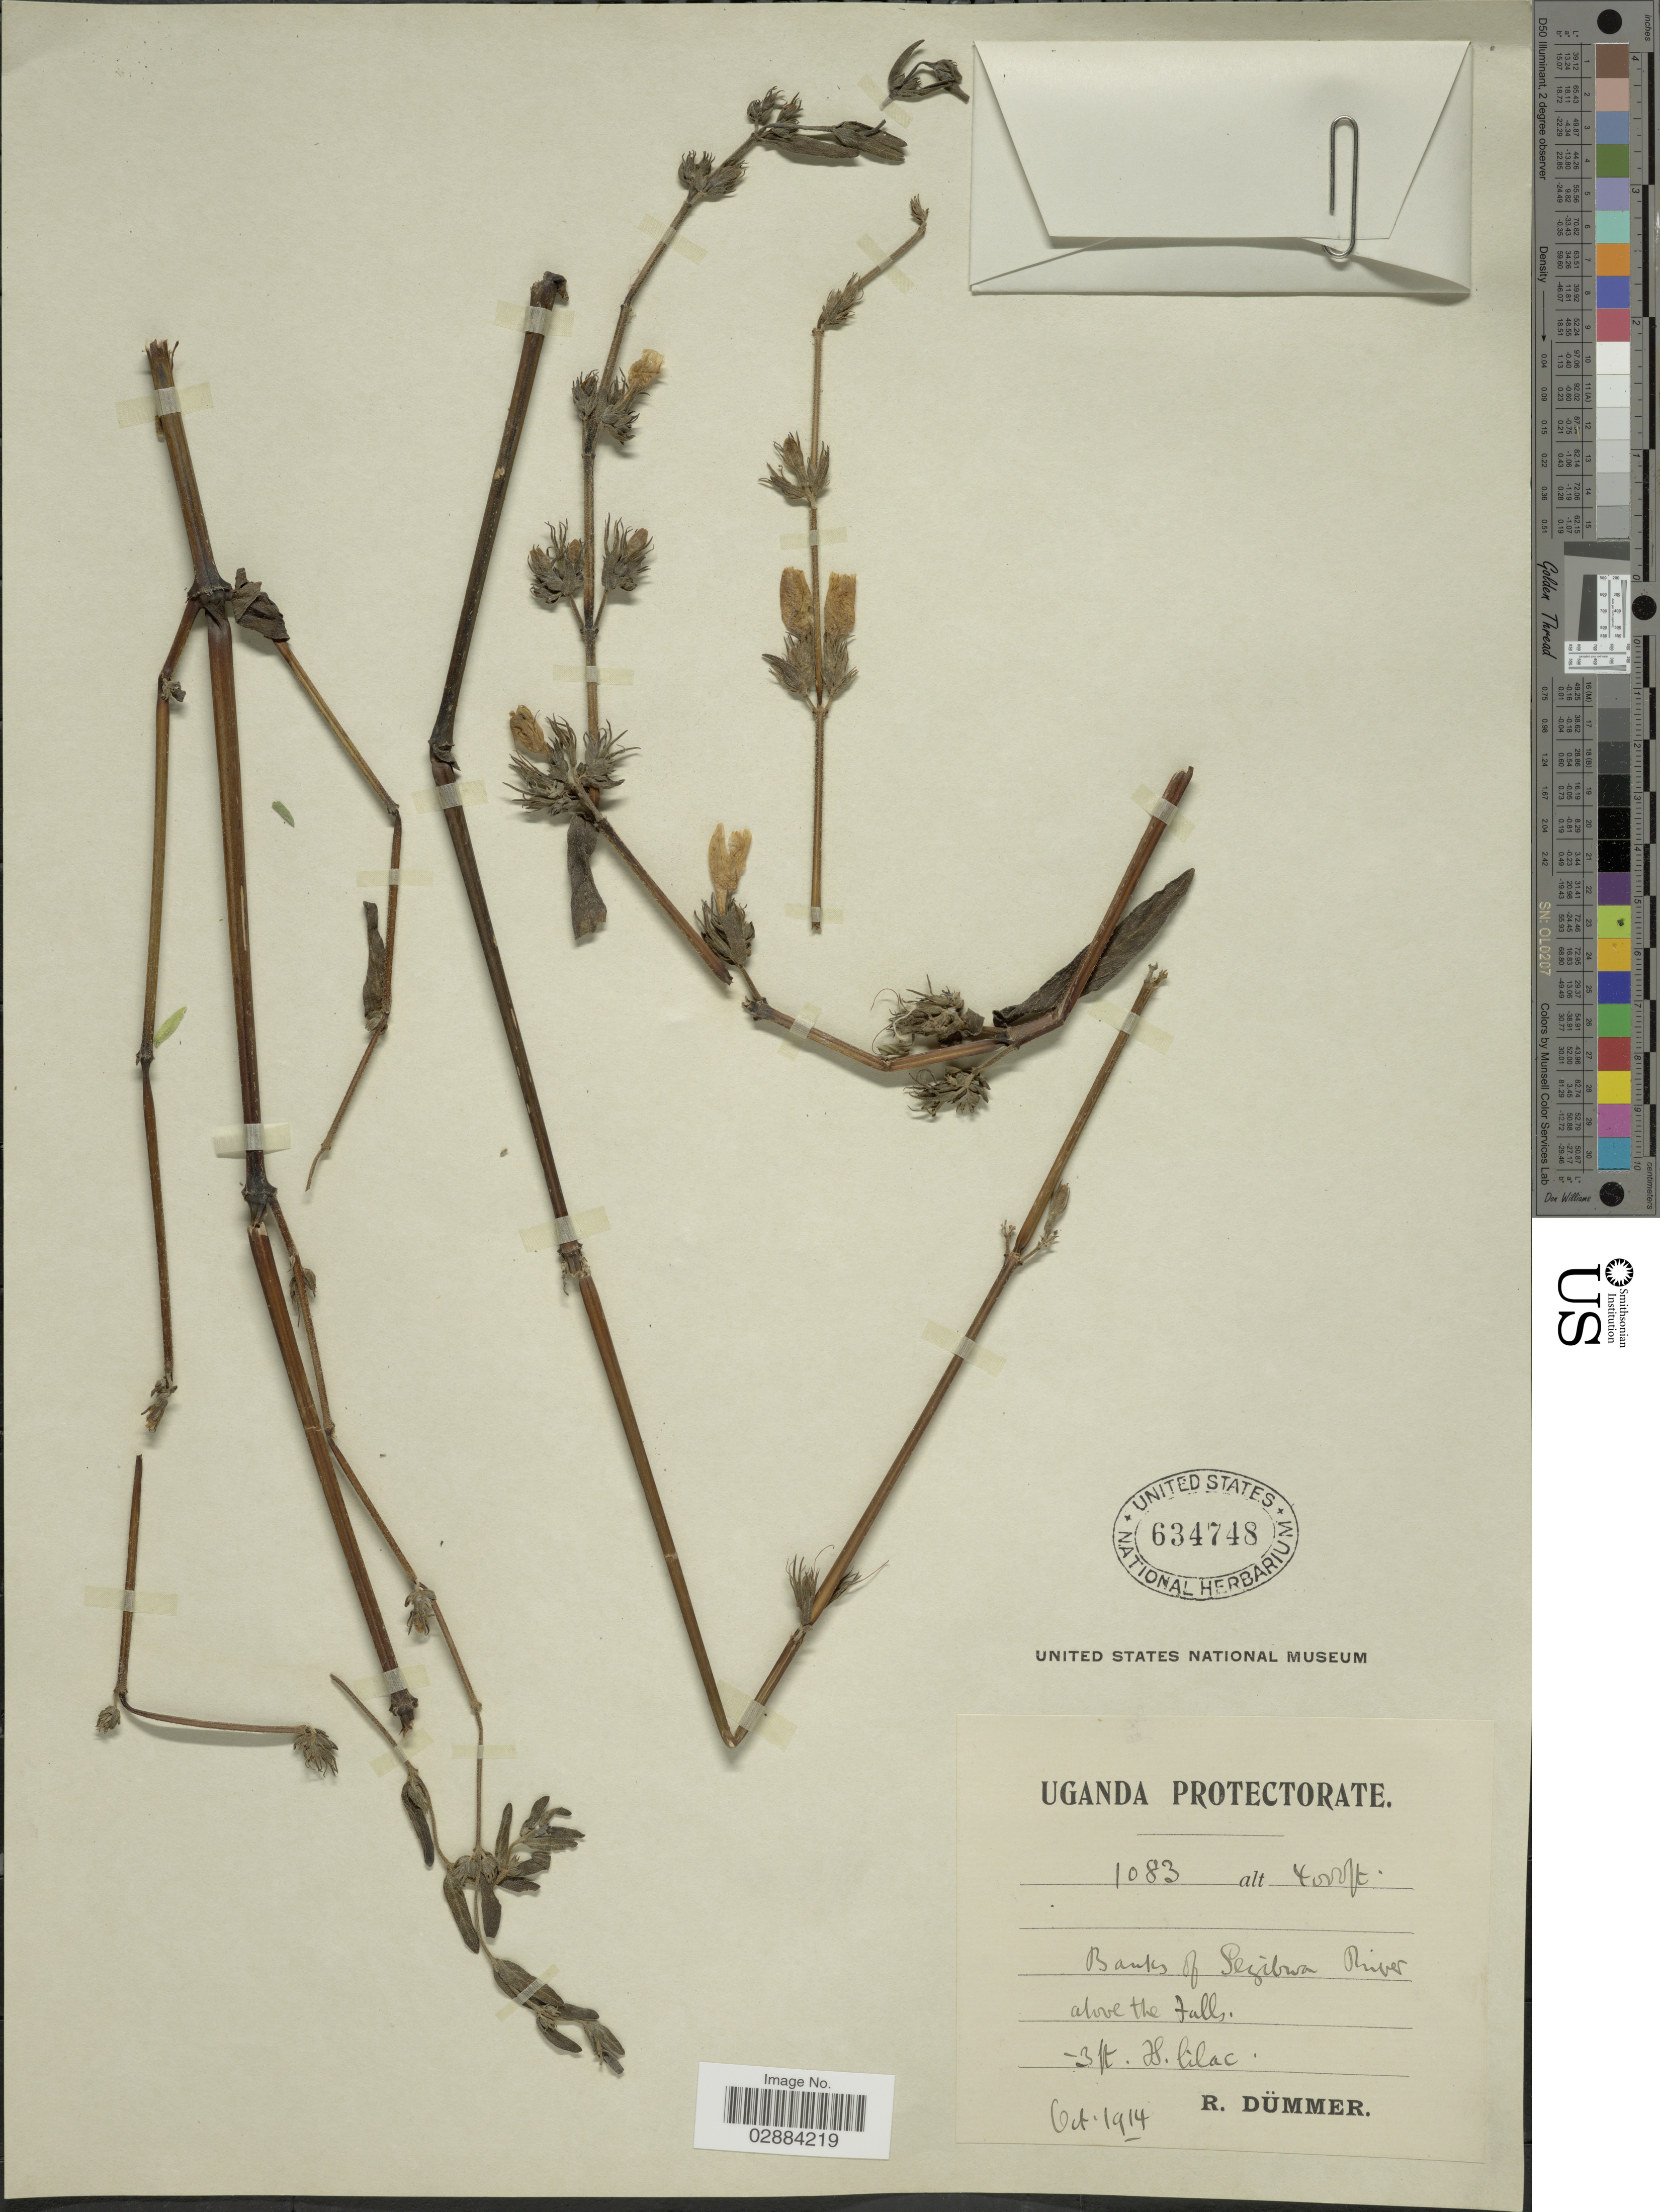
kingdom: Plantae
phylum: Tracheophyta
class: Magnoliopsida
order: Lamiales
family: Acanthaceae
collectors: R. A. Dümmer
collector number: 1083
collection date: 1914-10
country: Uganda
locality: Uganda Protectorate. Banks of Pezibwa River. Above the falls.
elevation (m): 1219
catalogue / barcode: US 634748